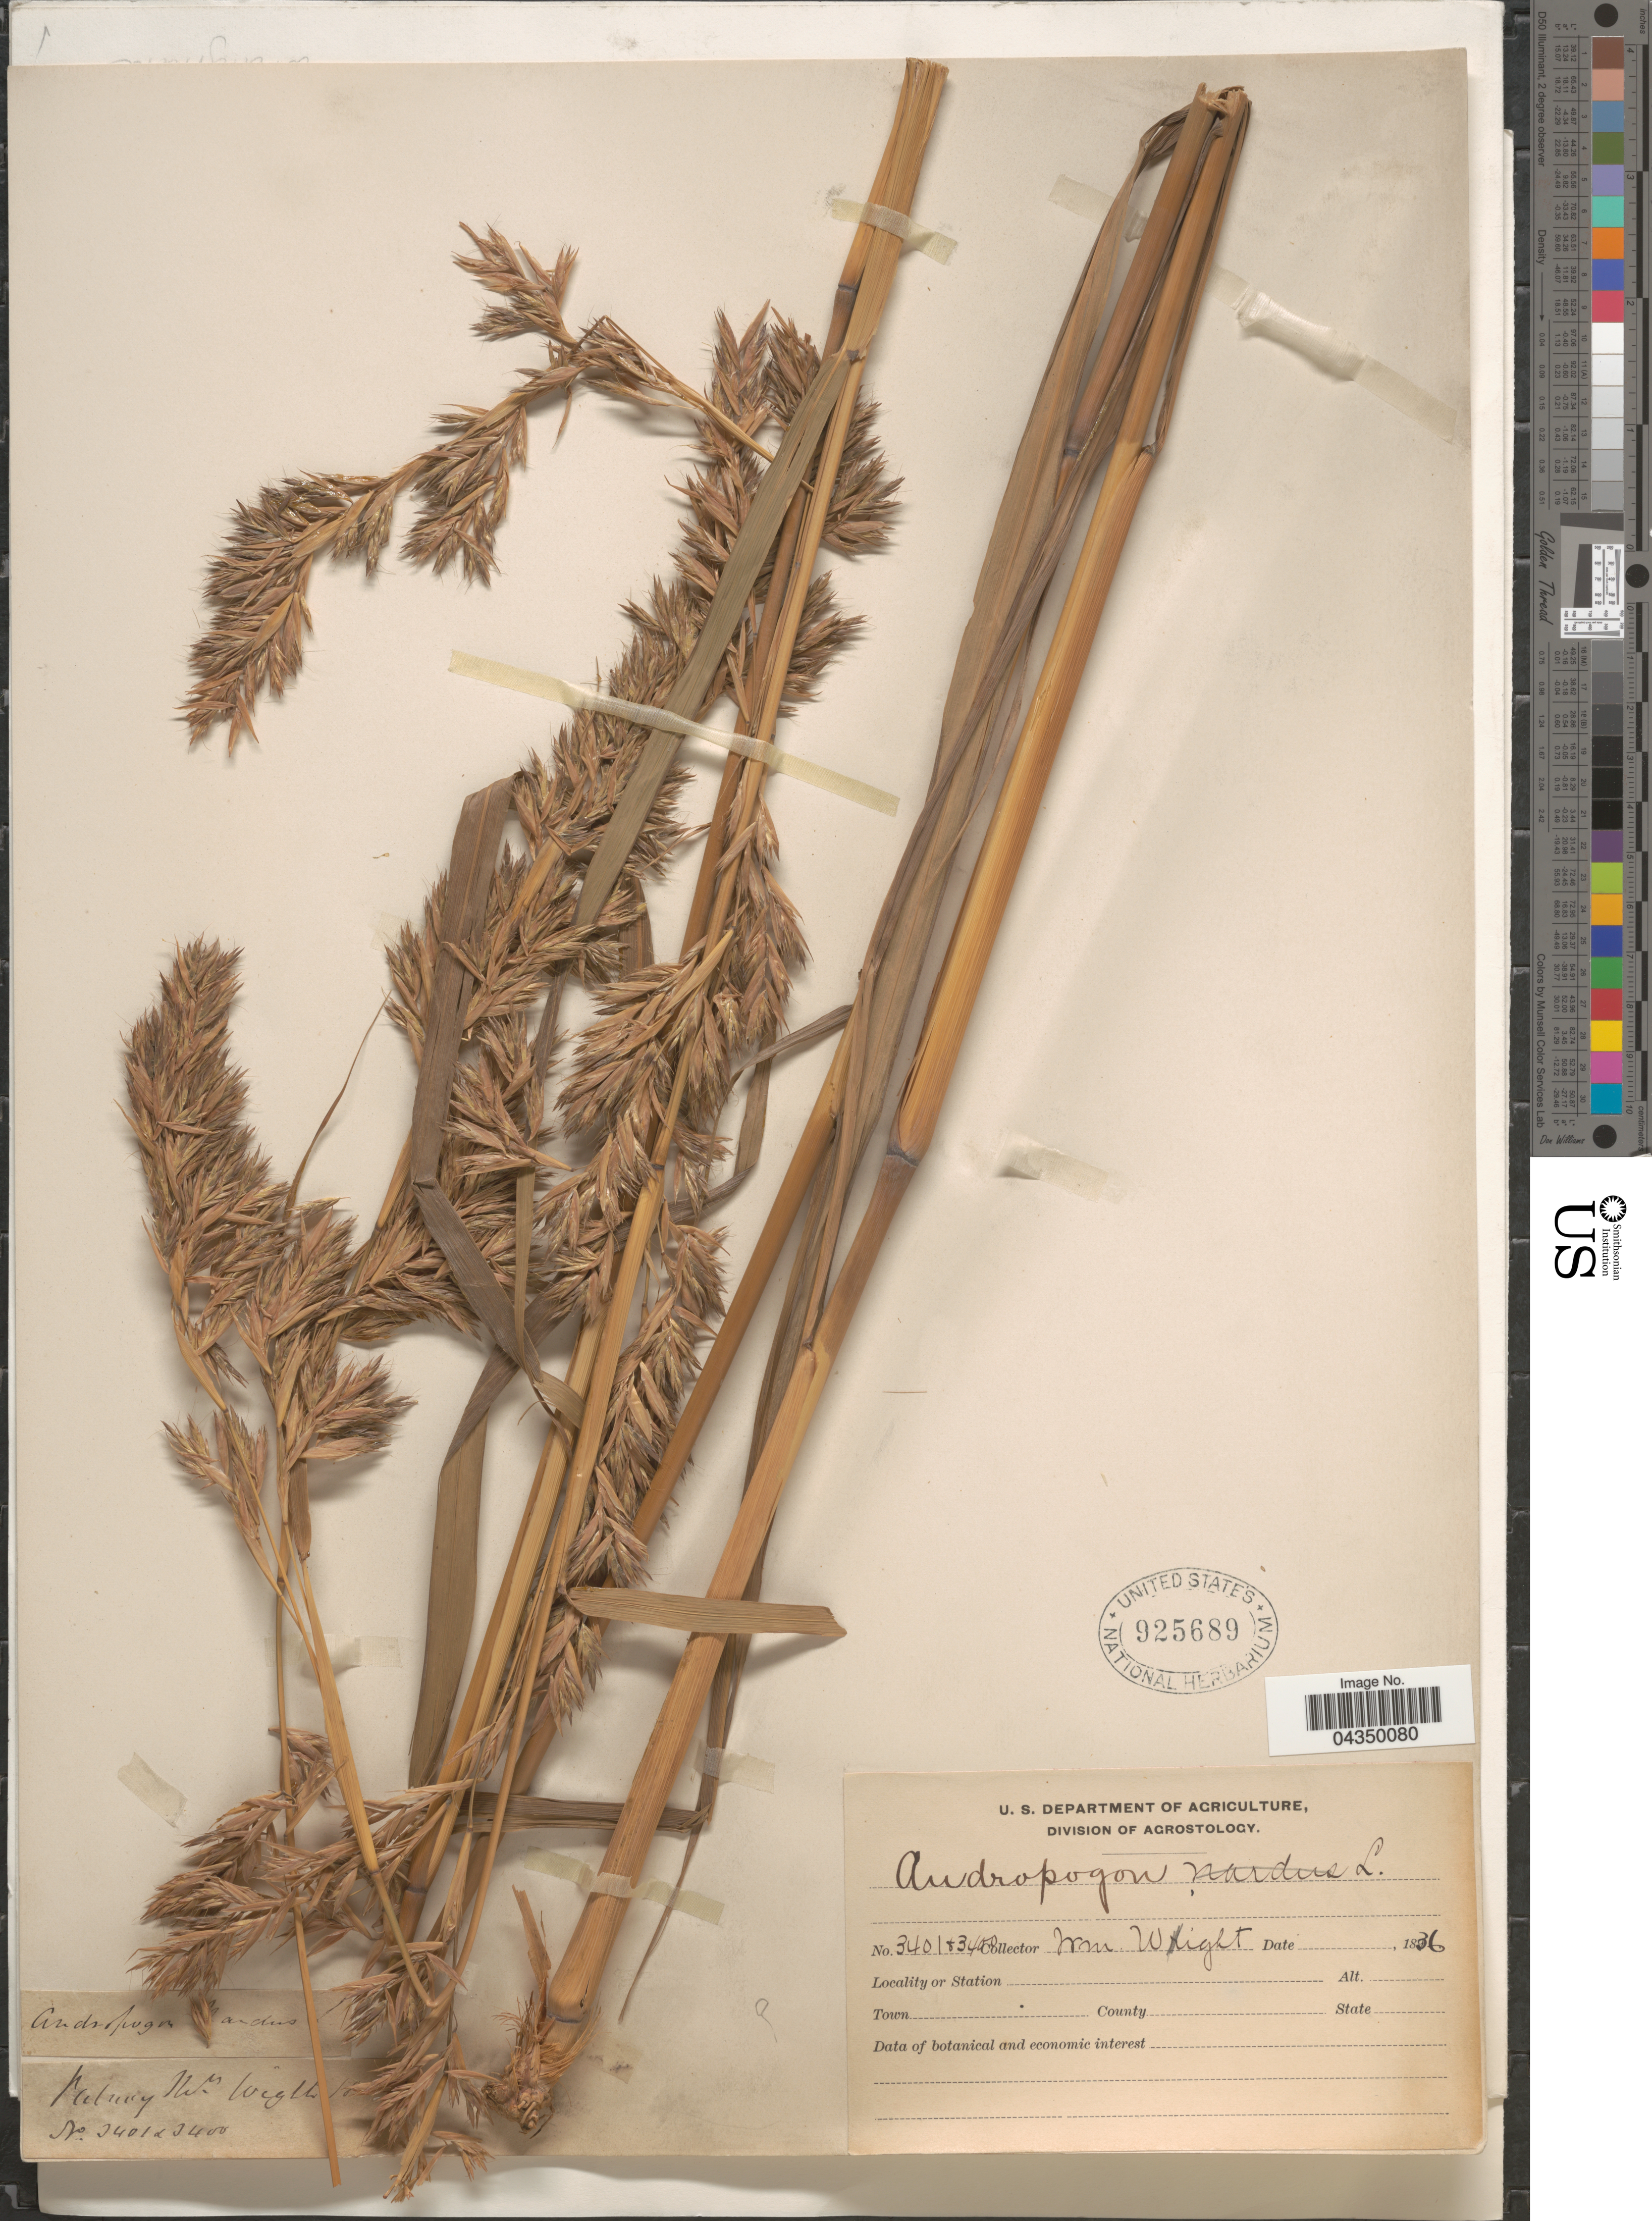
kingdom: Plantae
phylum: Tracheophyta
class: Liliopsida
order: Poales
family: Poaceae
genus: Cymbopogon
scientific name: Cymbopogon nardus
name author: (L.) Rendle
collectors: W. Wight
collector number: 3401/3400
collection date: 1836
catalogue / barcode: US 925689